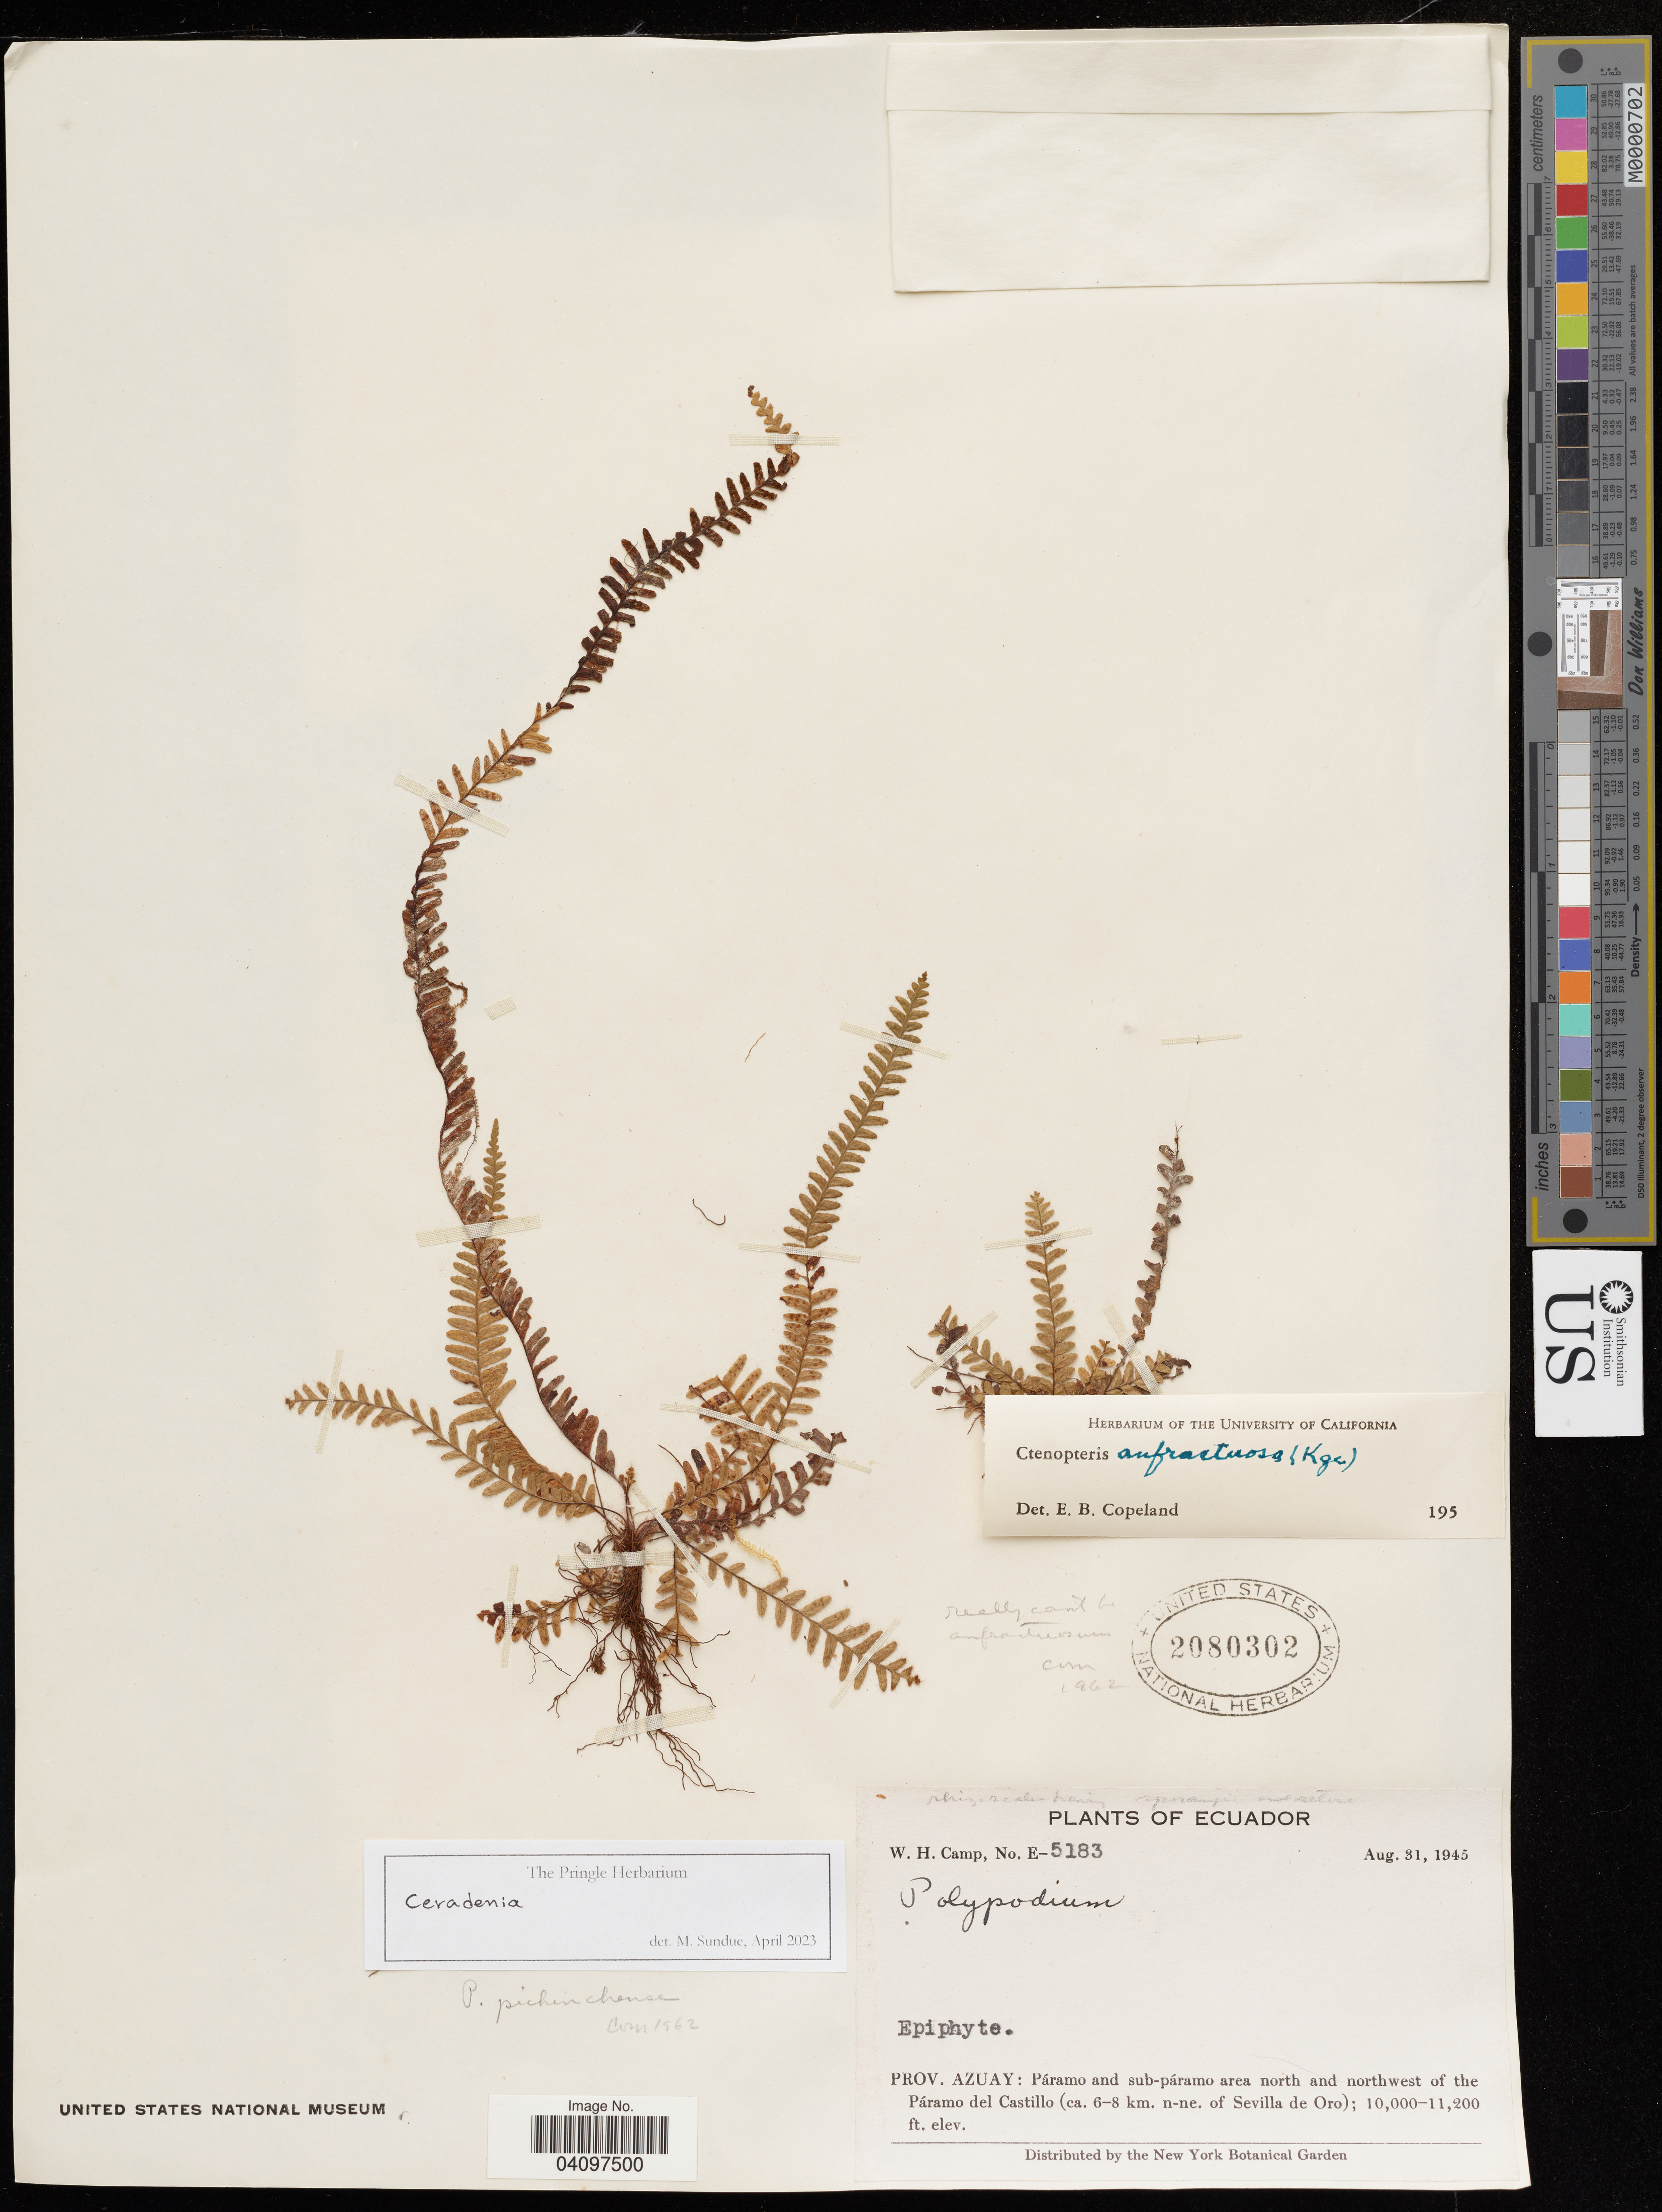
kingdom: Plantae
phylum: Tracheophyta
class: Polypodiopsida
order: Polypodiales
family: Polypodiaceae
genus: Ceradenia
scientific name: Ceradenia sp.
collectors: W. H. Camp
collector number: E-5183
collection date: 1945-08-31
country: Ecuador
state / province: Azuay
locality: Páramo and sub-páramo area north and northwest of the Páramo del Castillo (ca. 6-8 km. n-ne. of Sevilla de Oro).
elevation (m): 3048